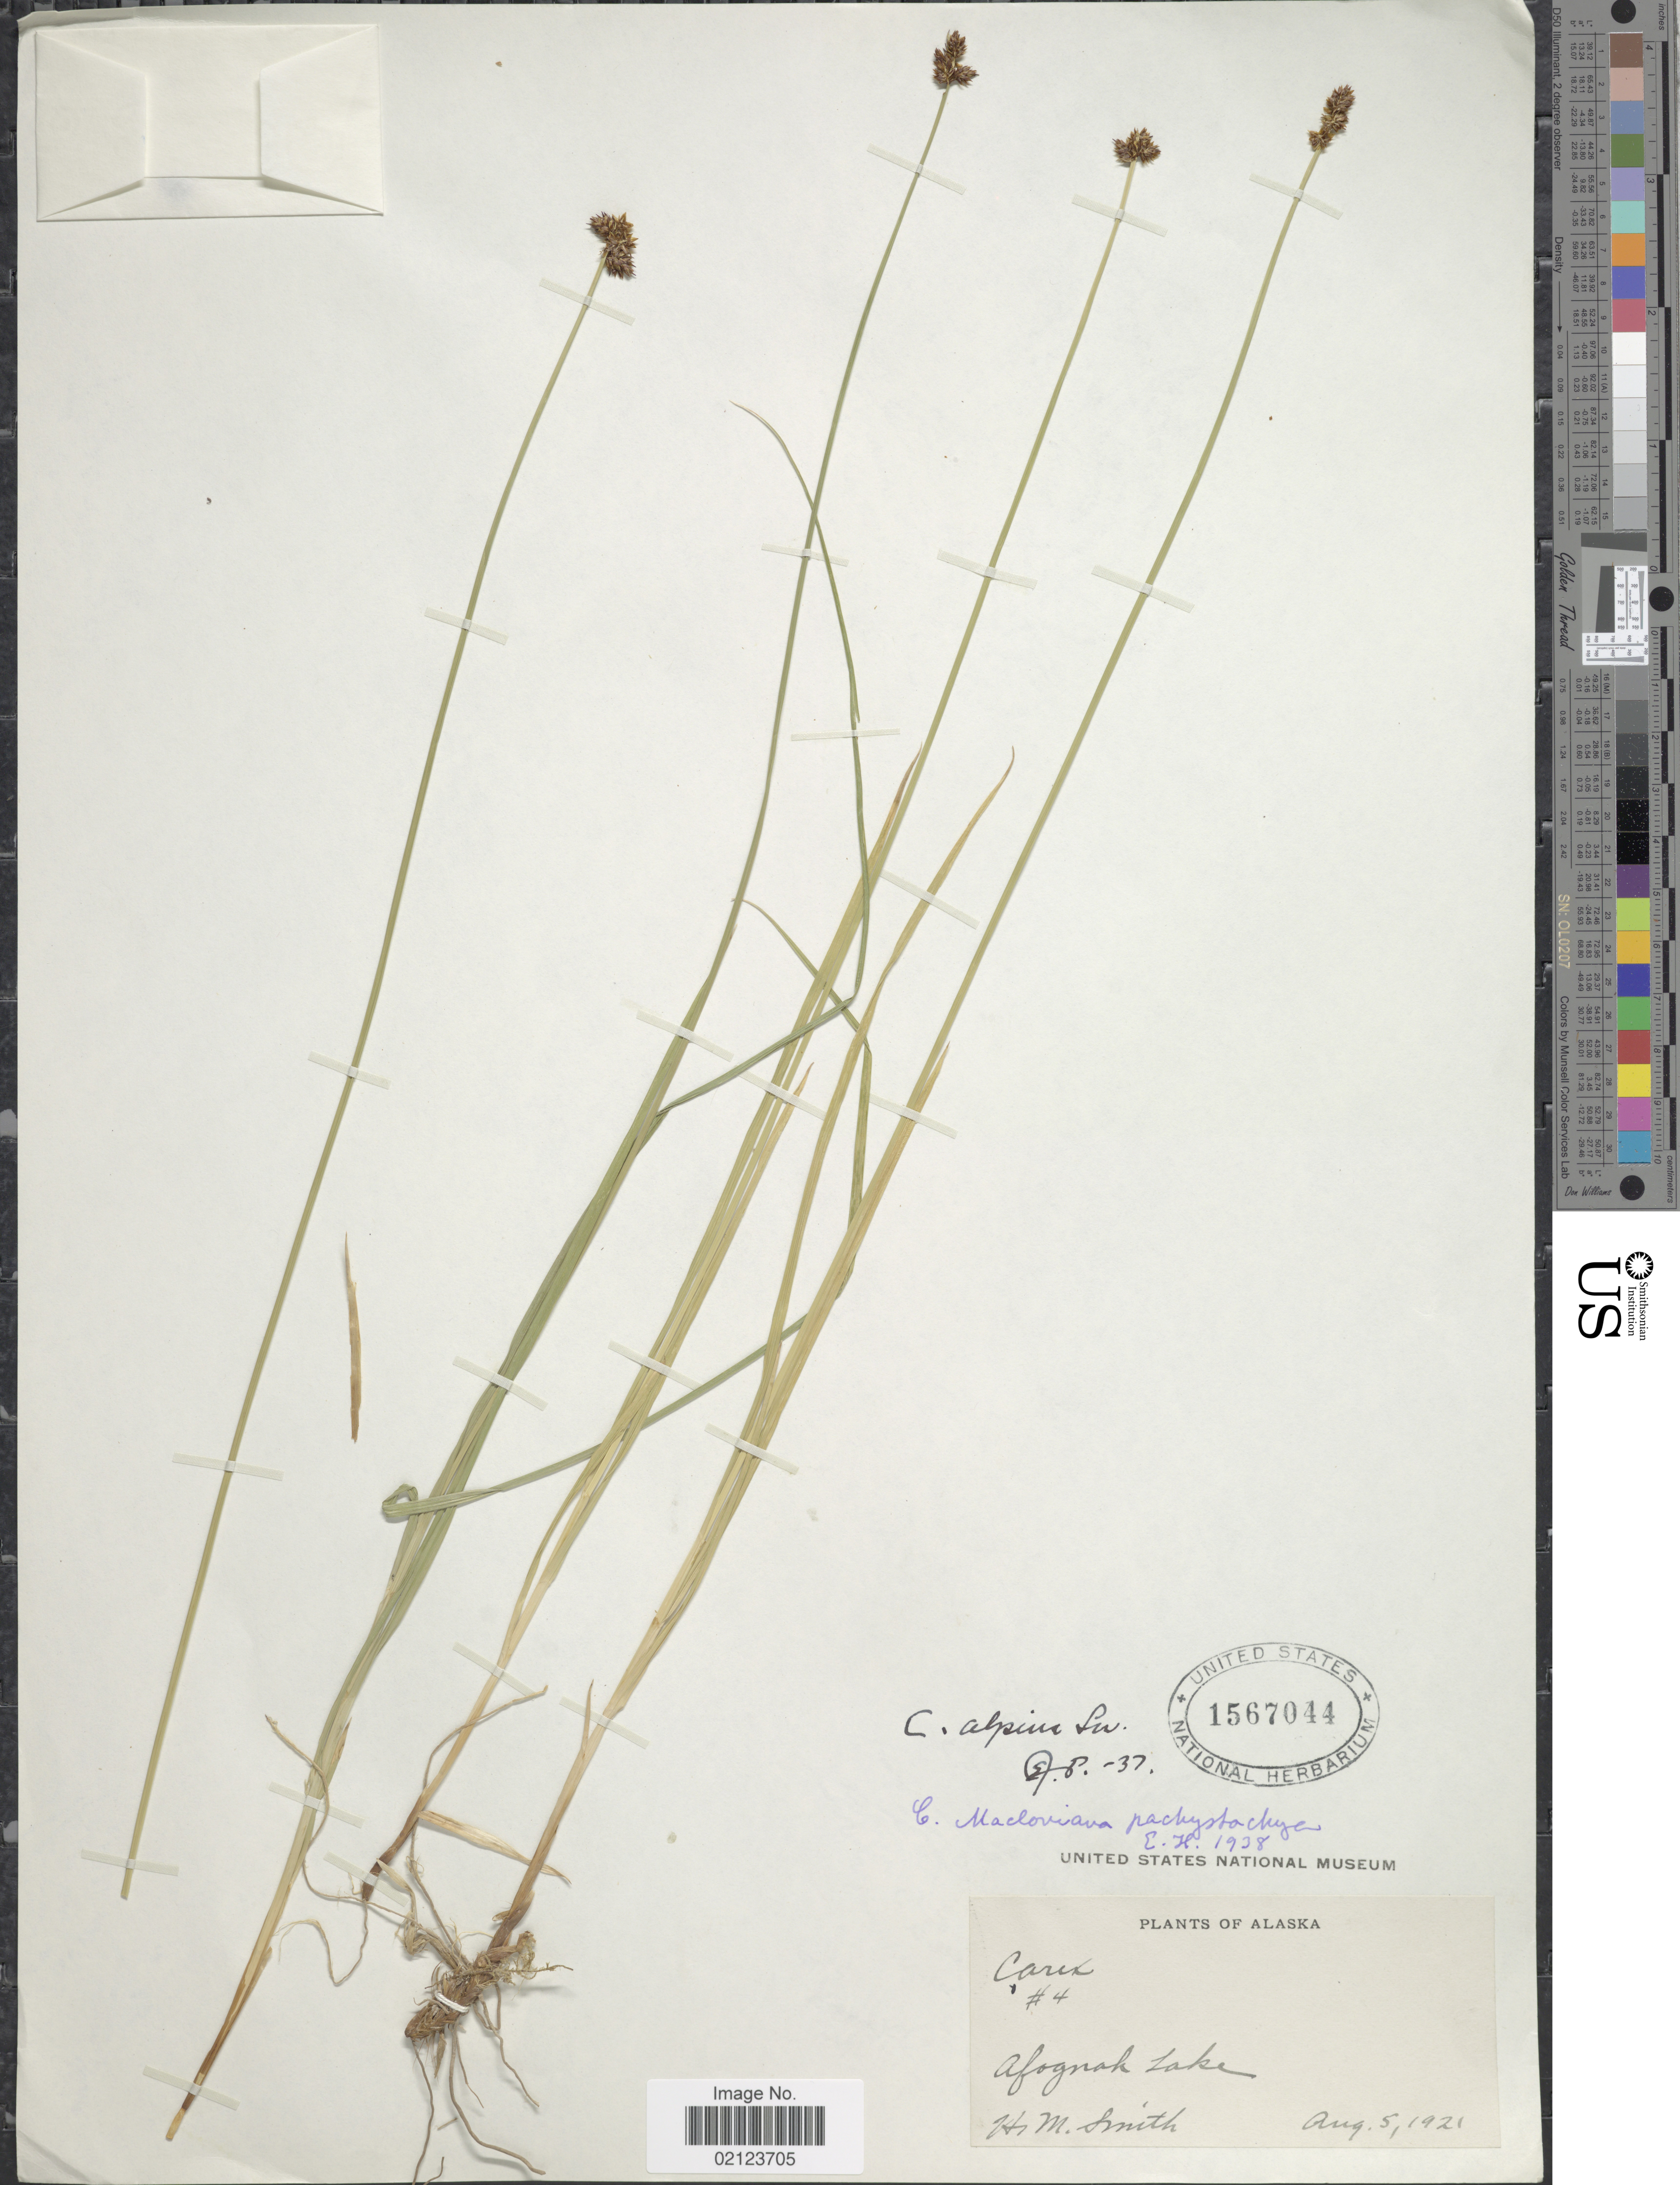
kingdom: Plantae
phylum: Tracheophyta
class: Liliopsida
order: Poales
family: Cyperaceae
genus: Carex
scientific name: Carex pachystachya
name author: Cham. ex Steud.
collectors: H. M. Smith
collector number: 4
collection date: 1921-08-05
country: United States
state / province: Alaska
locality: Afognak Lake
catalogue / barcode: US 1567044